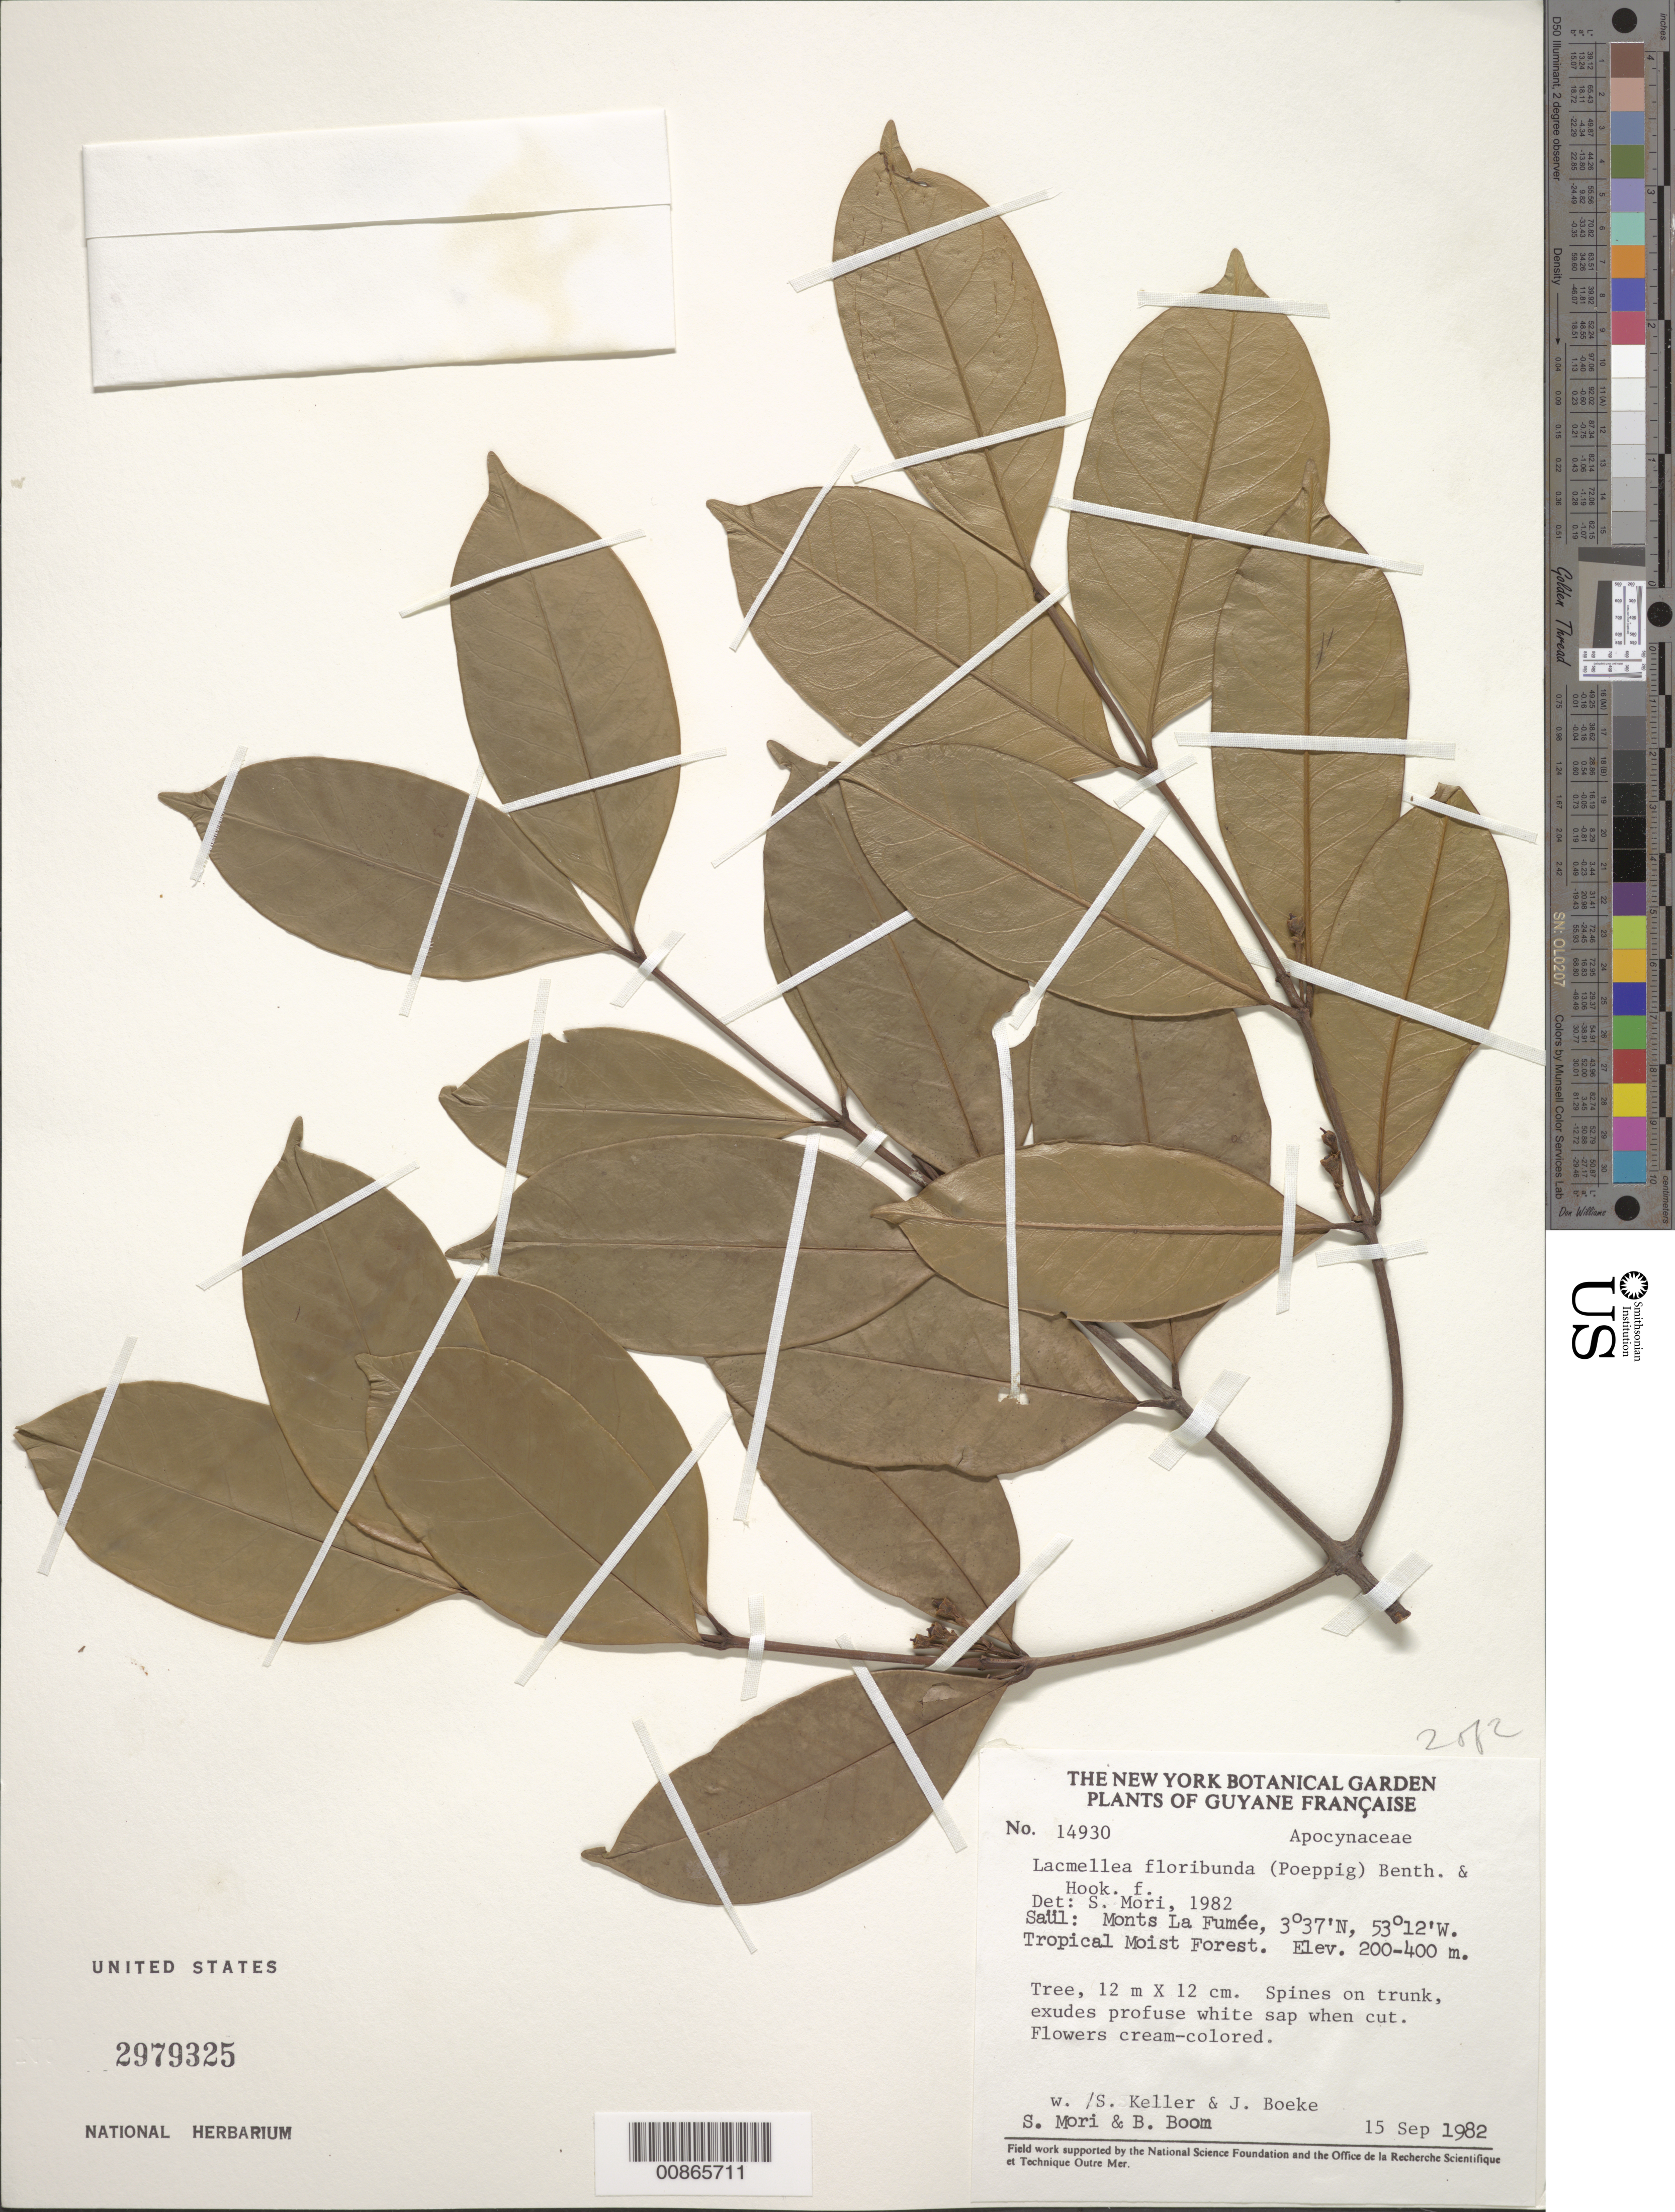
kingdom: Plantae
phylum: Tracheophyta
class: Magnoliopsida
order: Gentianales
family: Apocynaceae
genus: Lacmellea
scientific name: Lacmellea floribunda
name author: (Poepp.) Benth. & Hook. f.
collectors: S. Mori, B. M. Boom, S. Keller & J. Boeke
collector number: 14930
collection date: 1982-09-15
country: French Guiana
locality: Guyane Française. Saül: Monts La Fumée.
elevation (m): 200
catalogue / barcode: US 2979325